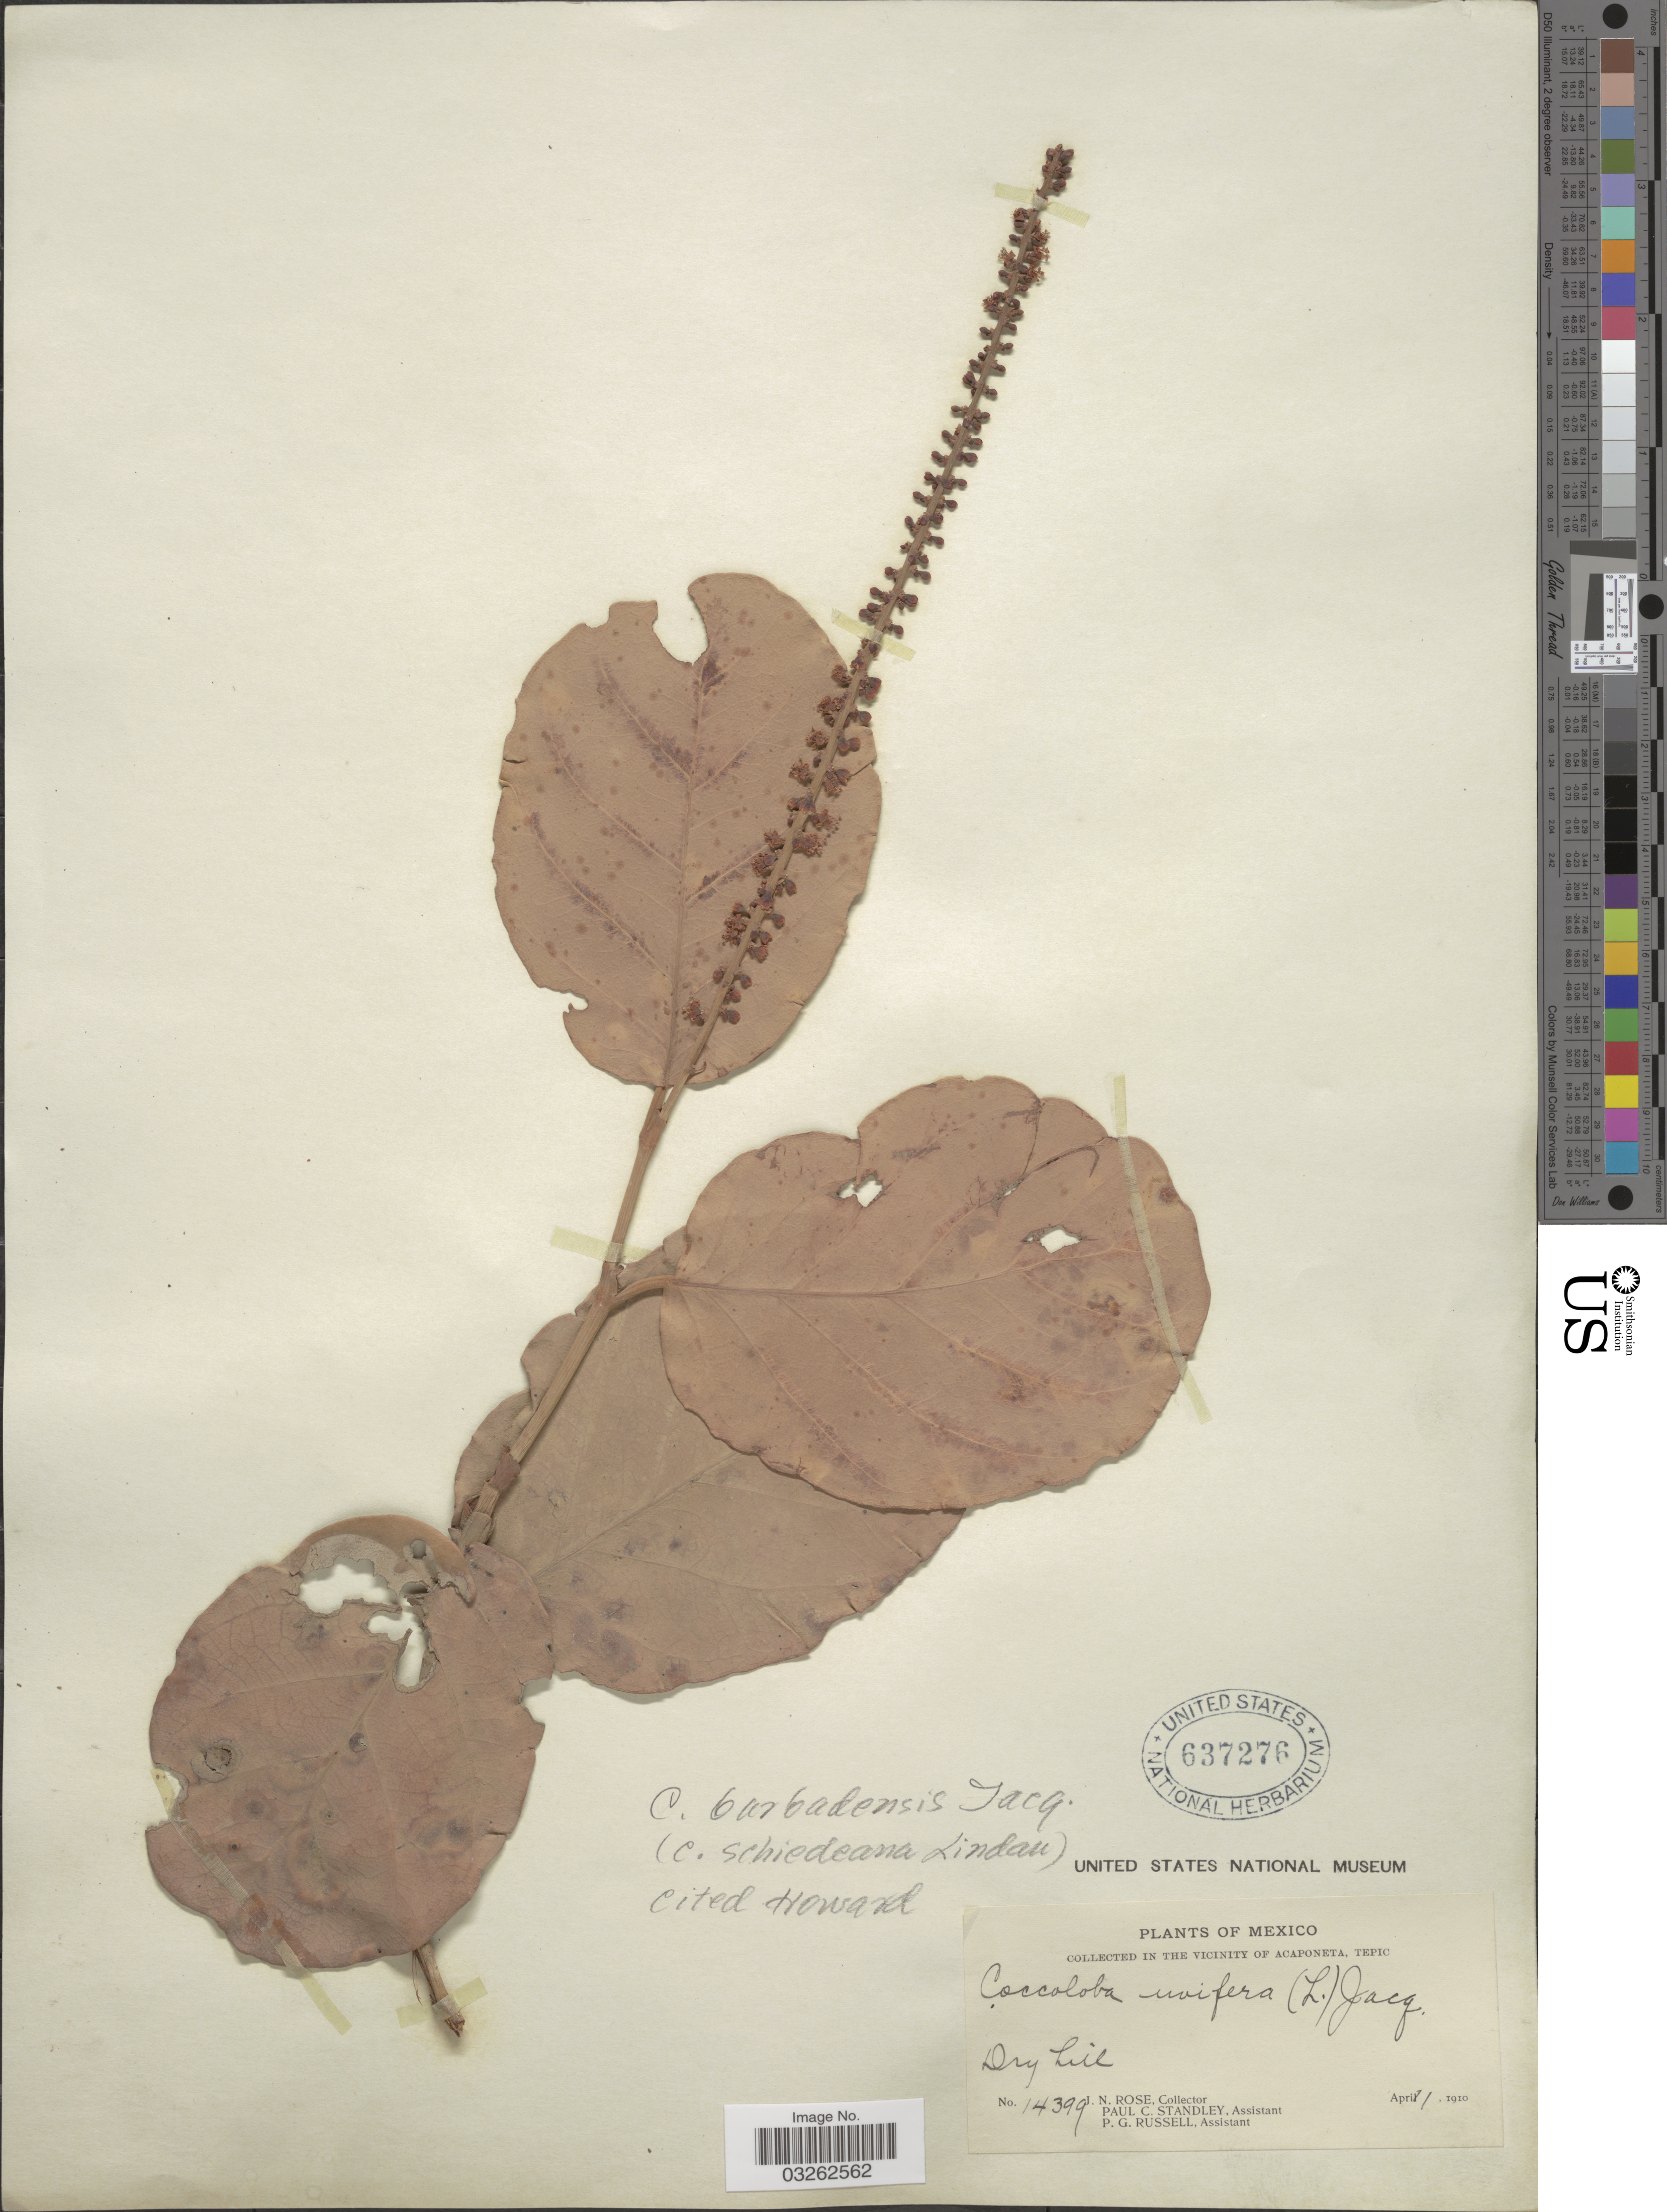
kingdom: Plantae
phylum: Tracheophyta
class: Magnoliopsida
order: Caryophyllales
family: Polygonaceae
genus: Coccoloba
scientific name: Coccoloba barbadensis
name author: Jacq.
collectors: J. N. Rose, P. C. Standley & P. G. Russell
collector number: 14399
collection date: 1910-04-11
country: Mexico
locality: In the vicinity of Acaponeta, Tepic.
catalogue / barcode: US 637276